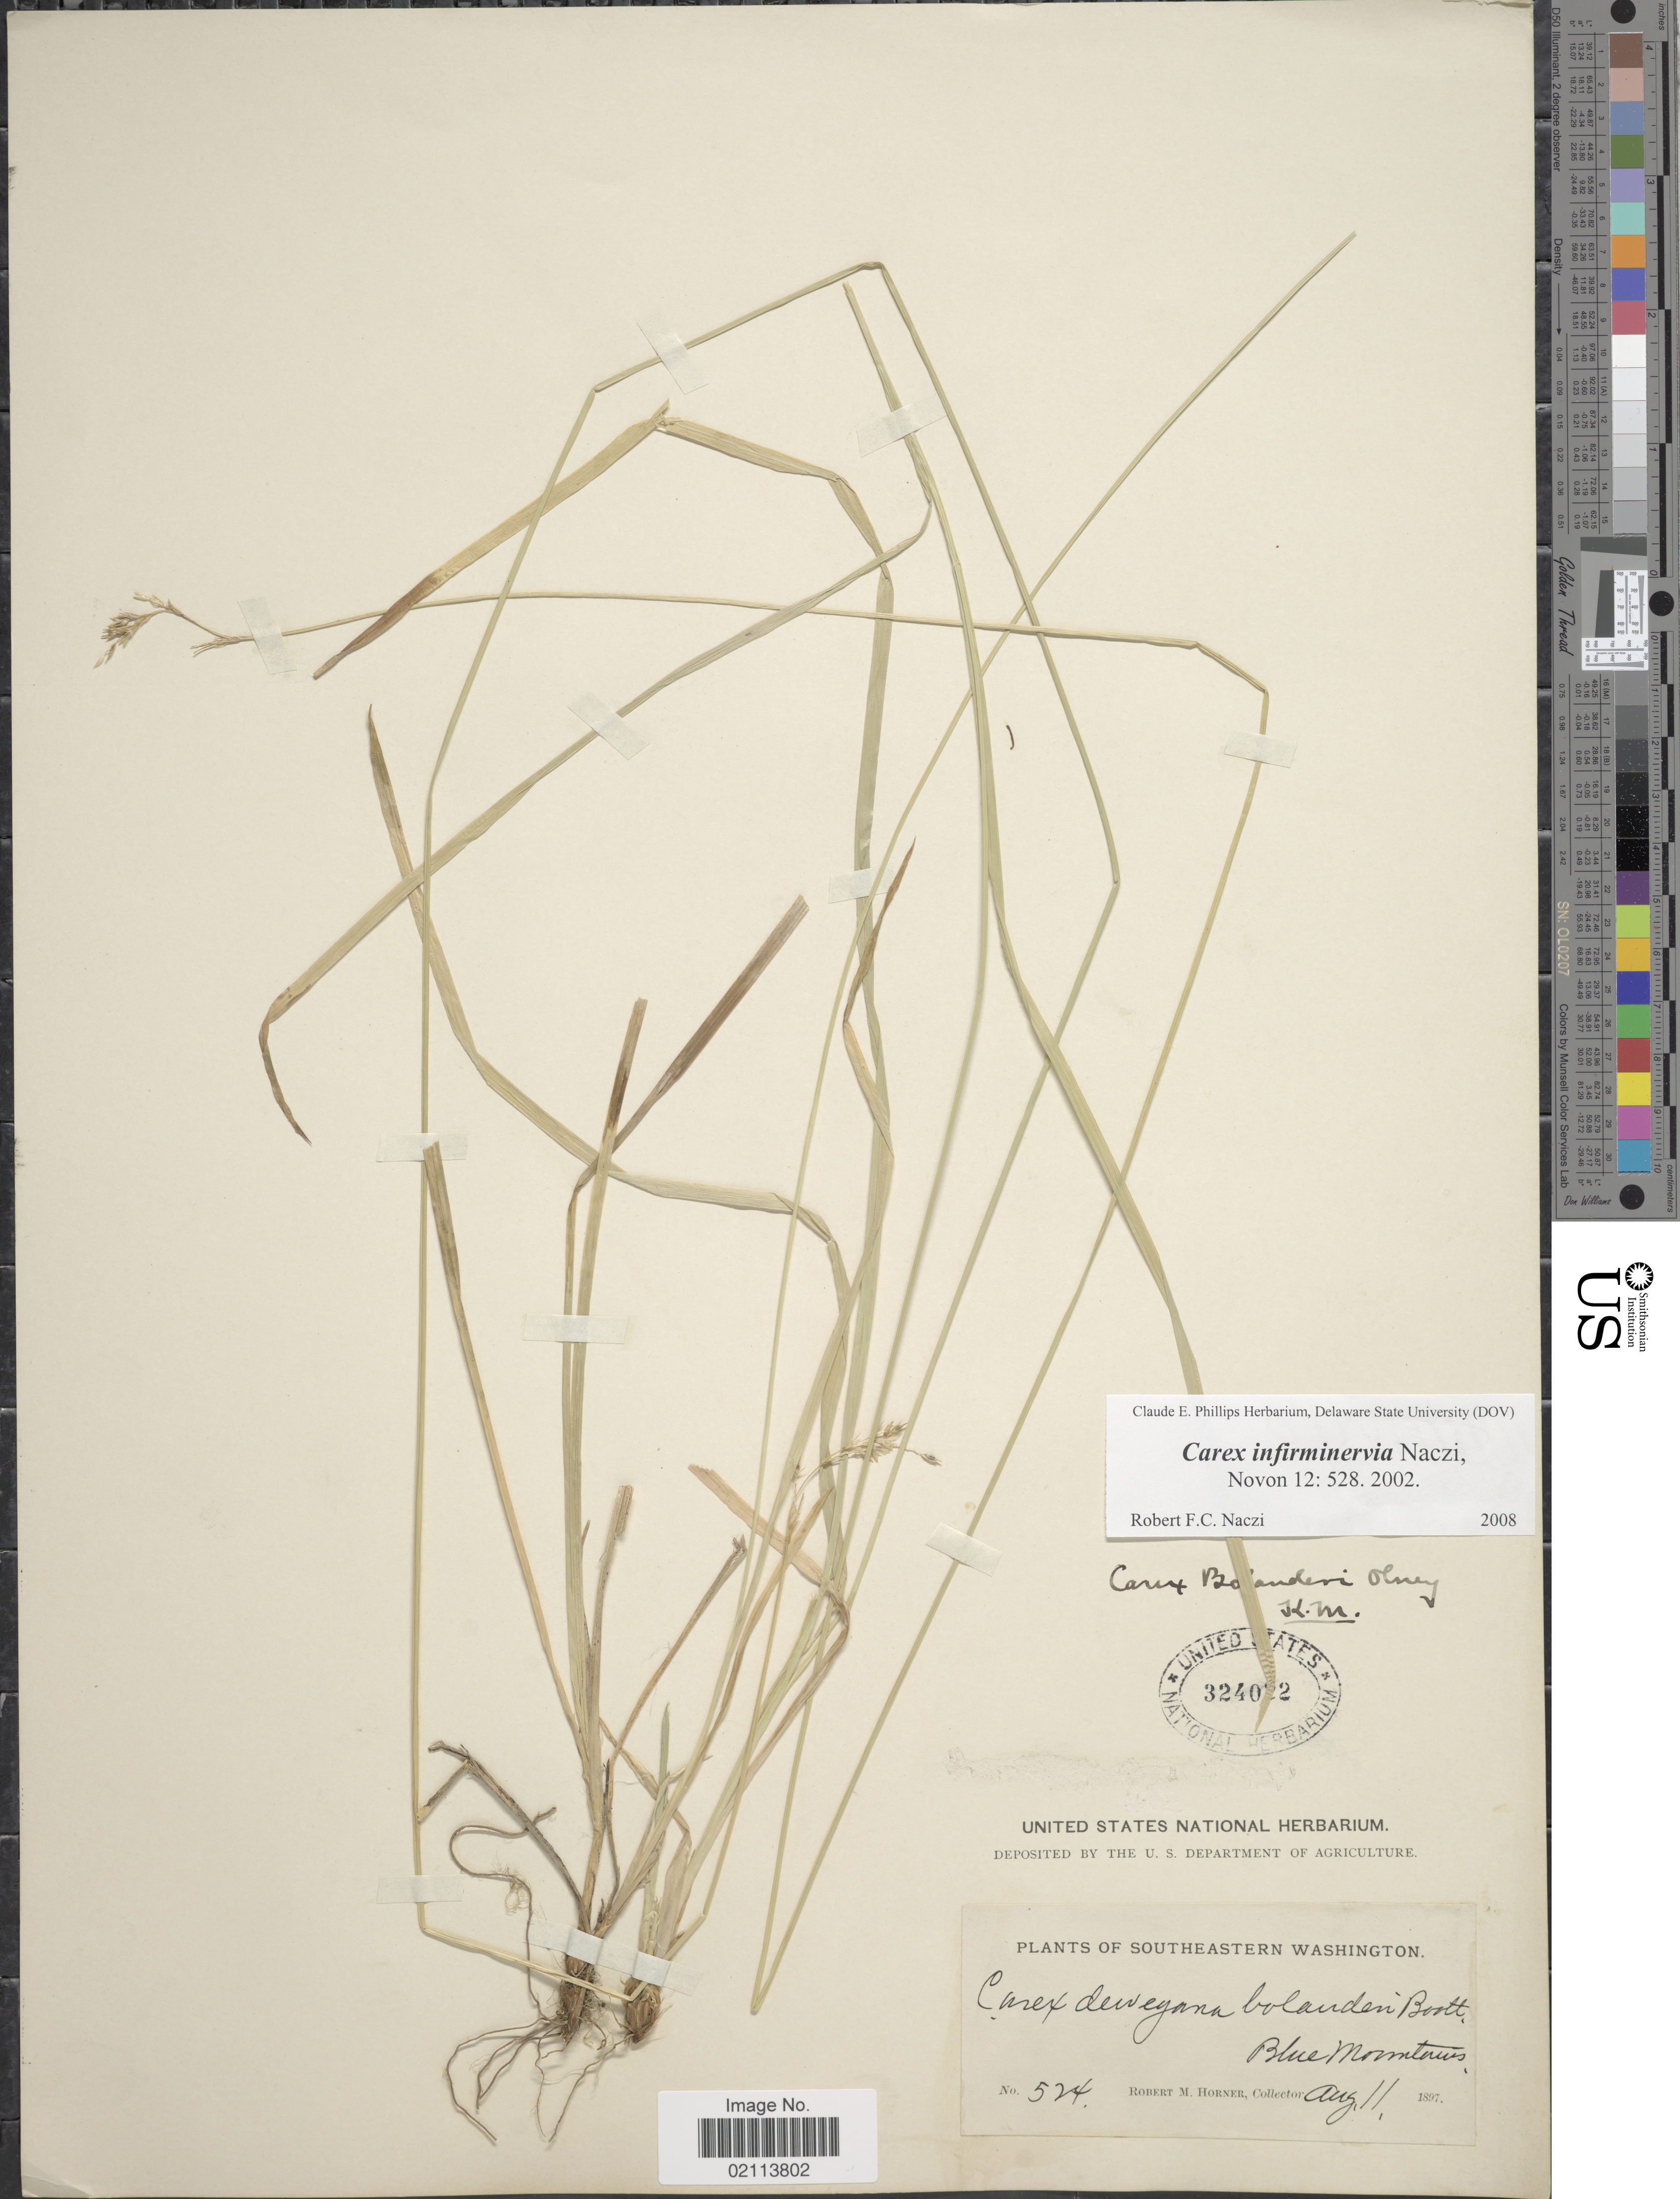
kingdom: Plantae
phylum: Tracheophyta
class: Liliopsida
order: Poales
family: Cyperaceae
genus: Carex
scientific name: Carex infirminervia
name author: Naczi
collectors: R. Horner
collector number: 524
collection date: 1897-08-11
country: United States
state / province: Washington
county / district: Clallam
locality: Southeastern Washington, Blue Mountains